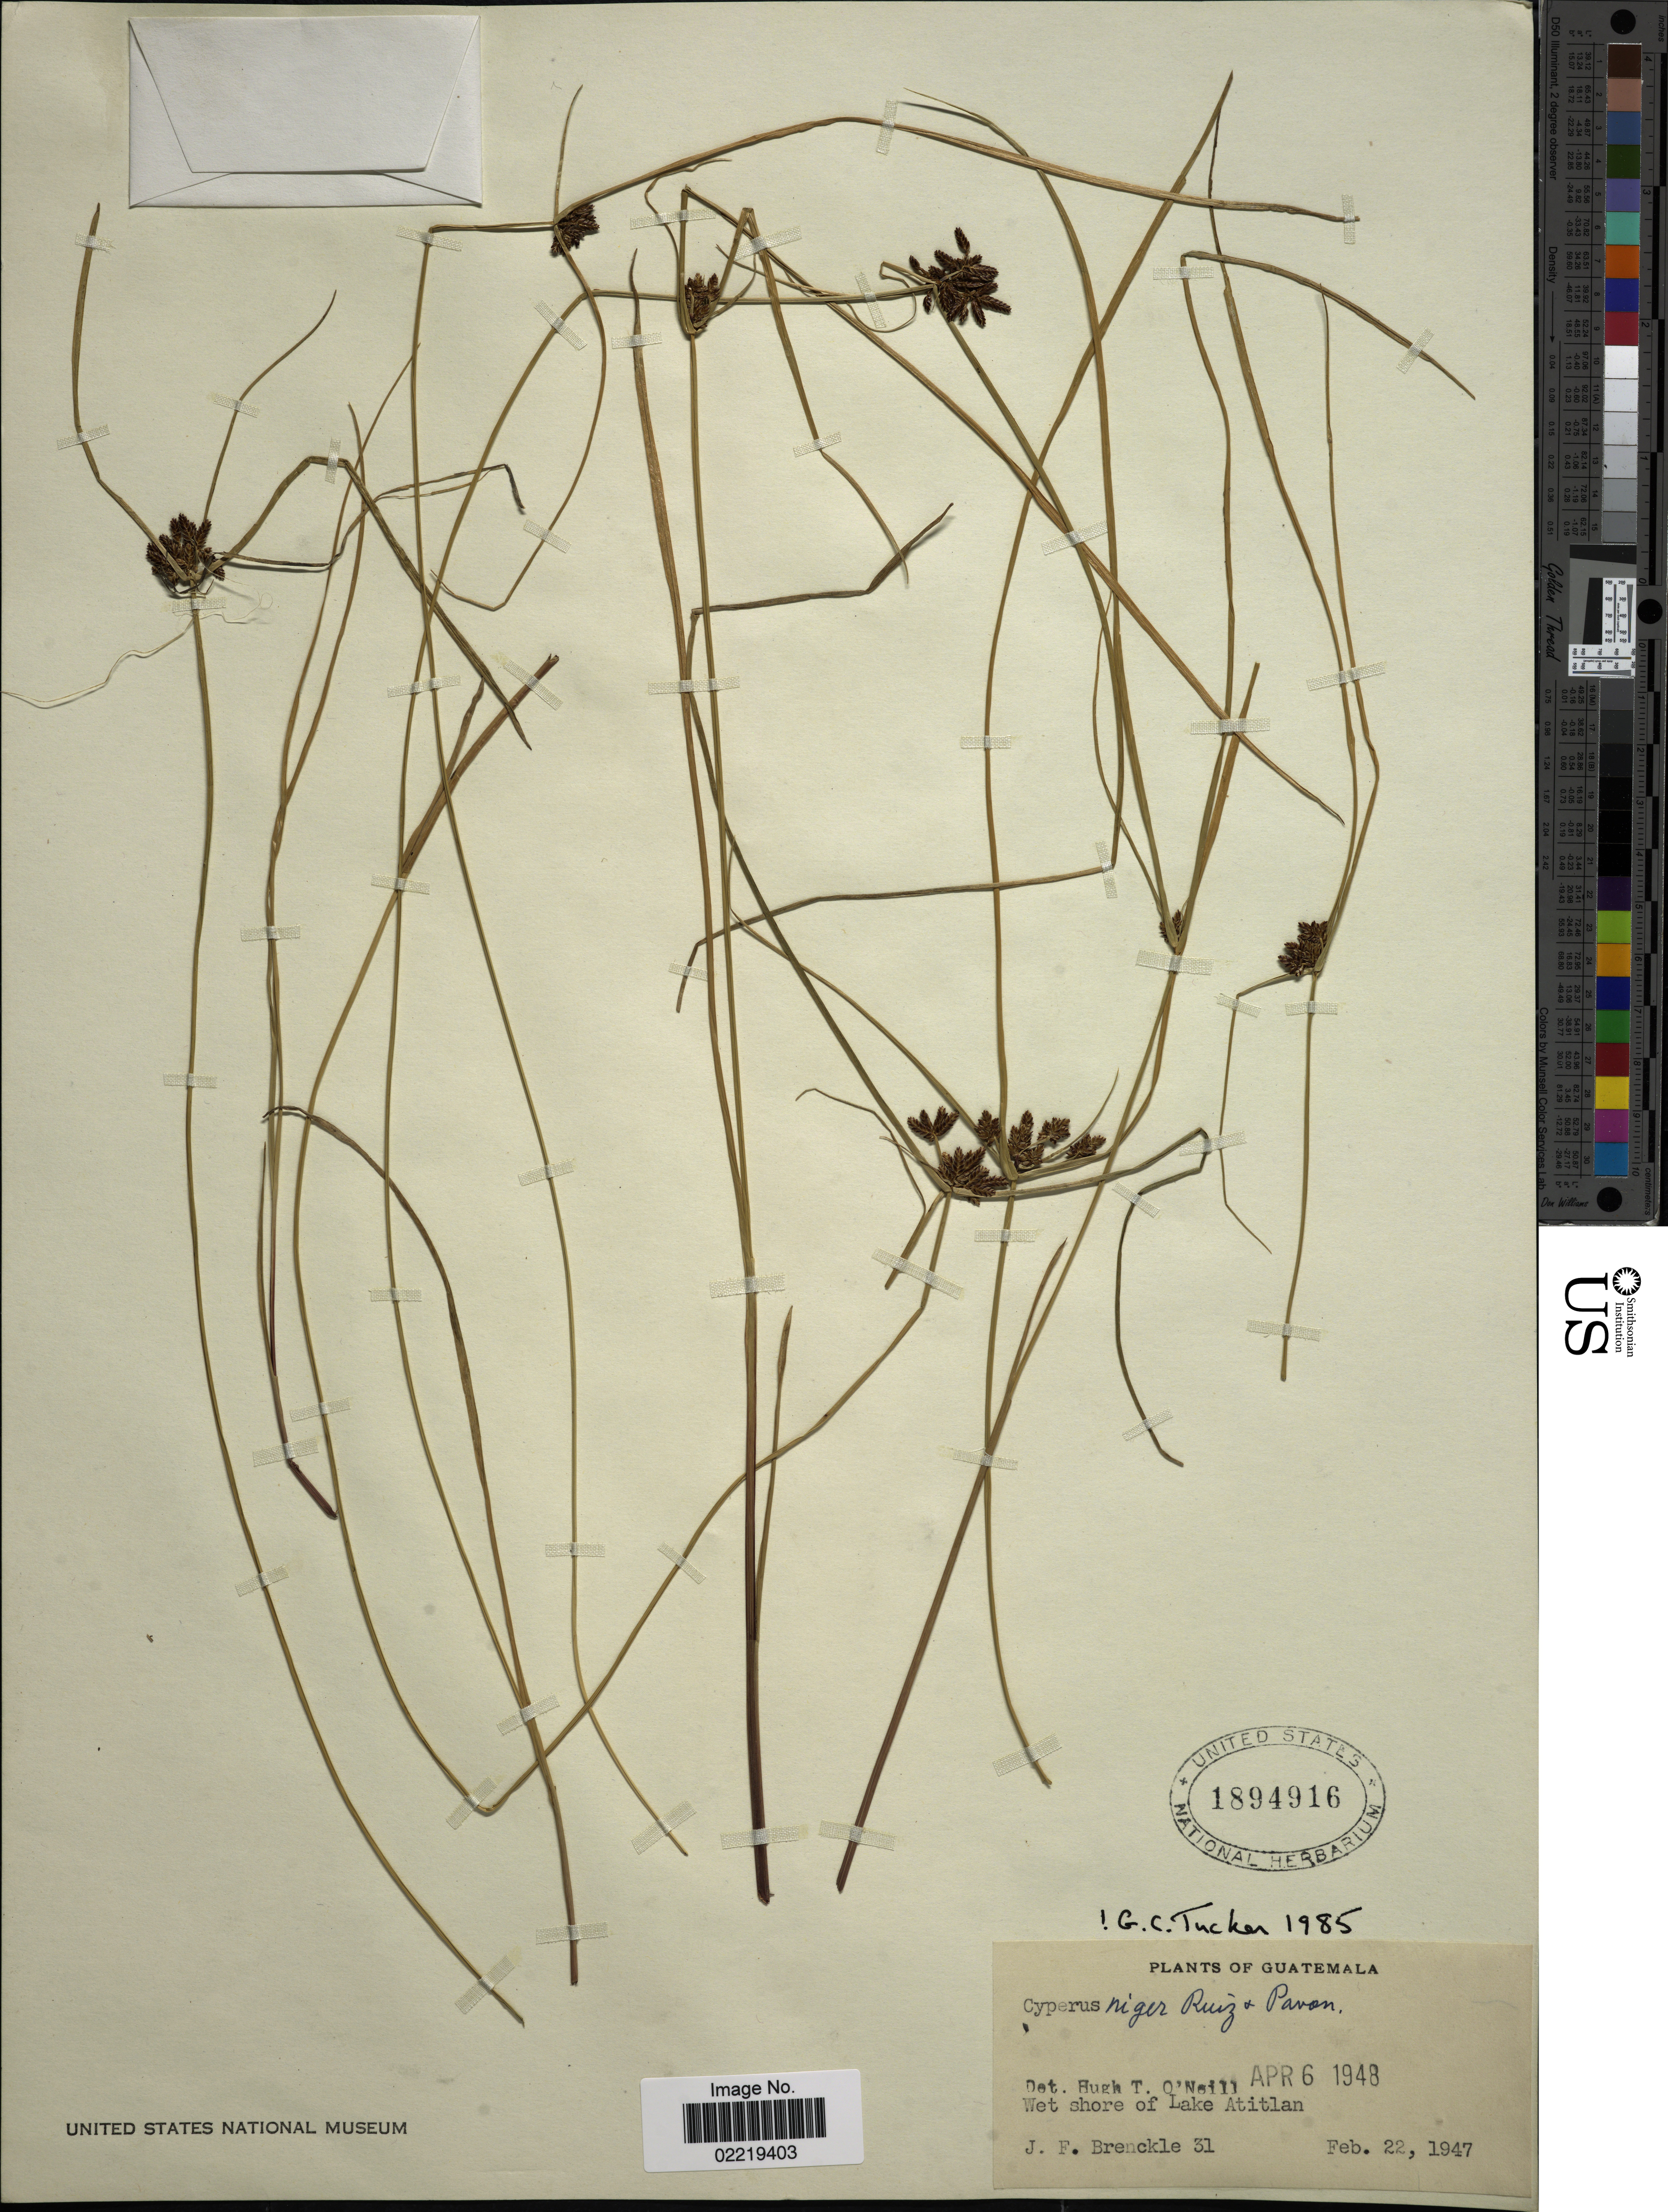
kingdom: Plantae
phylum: Tracheophyta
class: Liliopsida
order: Poales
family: Cyperaceae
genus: Cyperus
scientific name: Cyperus niger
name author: Ruiz & Pav.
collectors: J. Brenckle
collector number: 31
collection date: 1947-02-22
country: Guatemala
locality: Wet shore of Lake Atitlan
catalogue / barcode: US 1894916